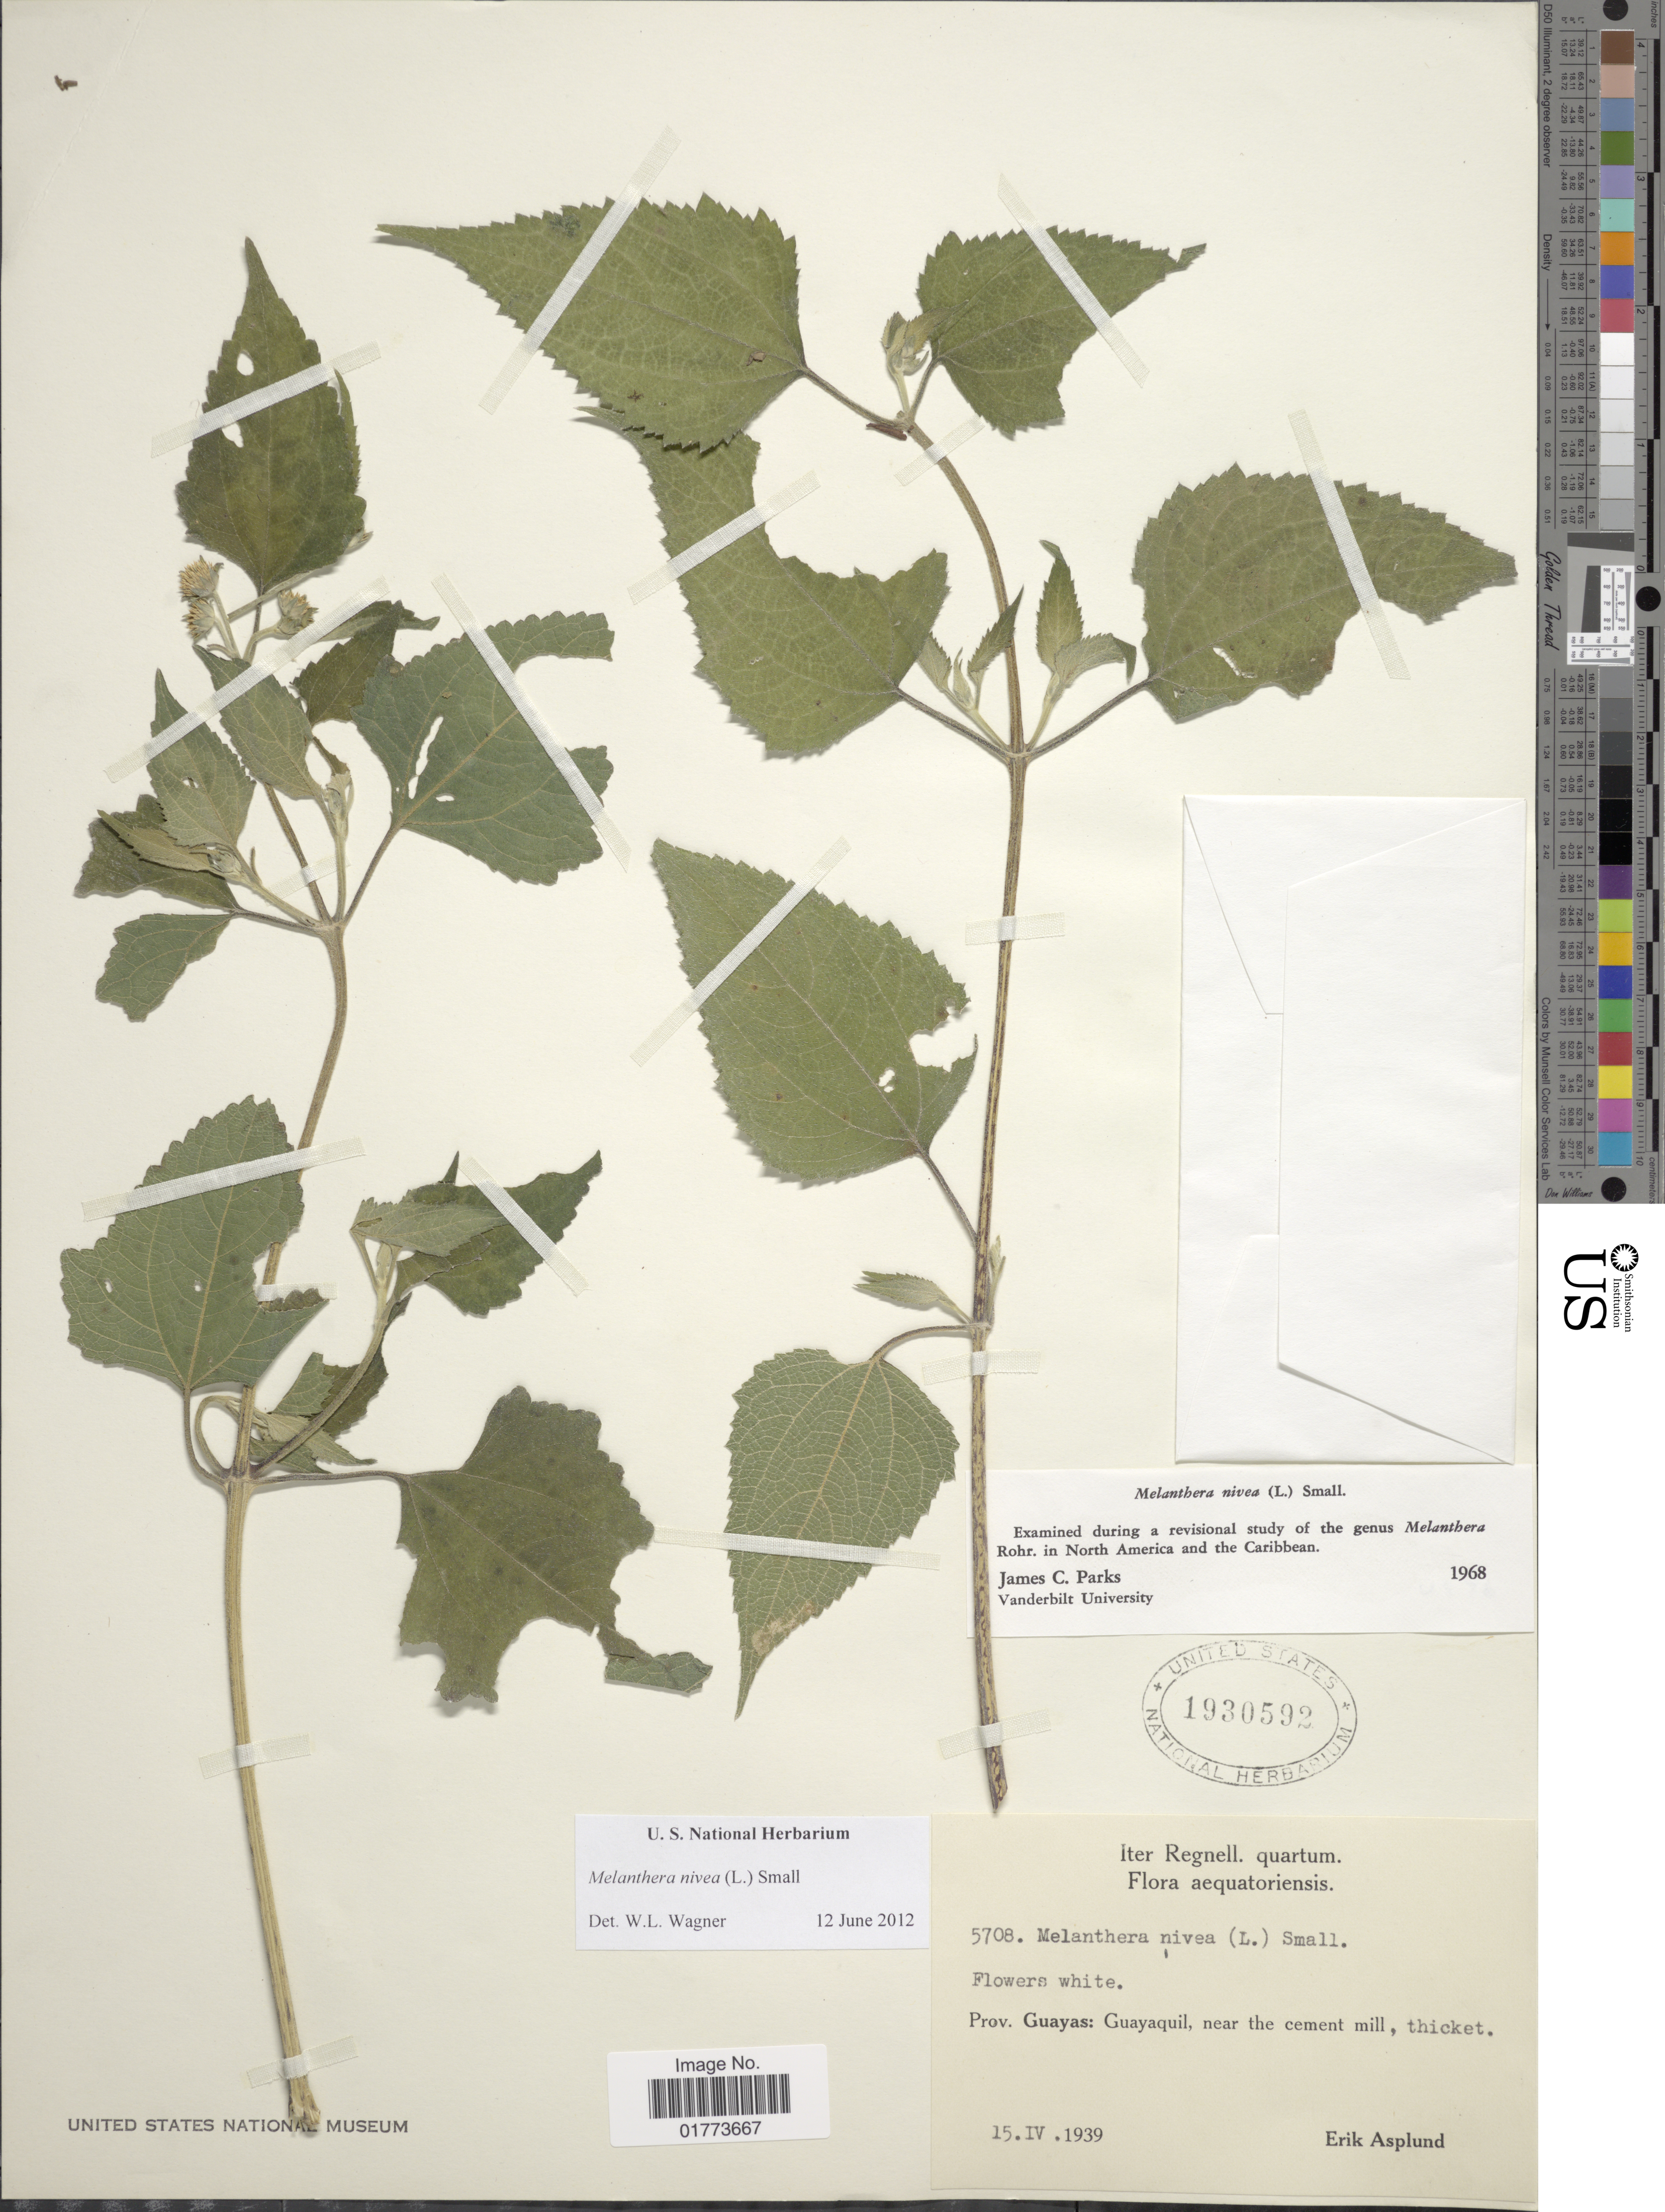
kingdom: Plantae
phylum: Tracheophyta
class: Magnoliopsida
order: Asterales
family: Asteraceae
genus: Melanthera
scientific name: Melanthera nivea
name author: (L.) Small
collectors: E. Asplund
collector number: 5708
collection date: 1939-04-15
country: Ecuador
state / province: Guayas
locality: Prov. Guayas: Guayaquil, near the cement mill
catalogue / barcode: US 1930592